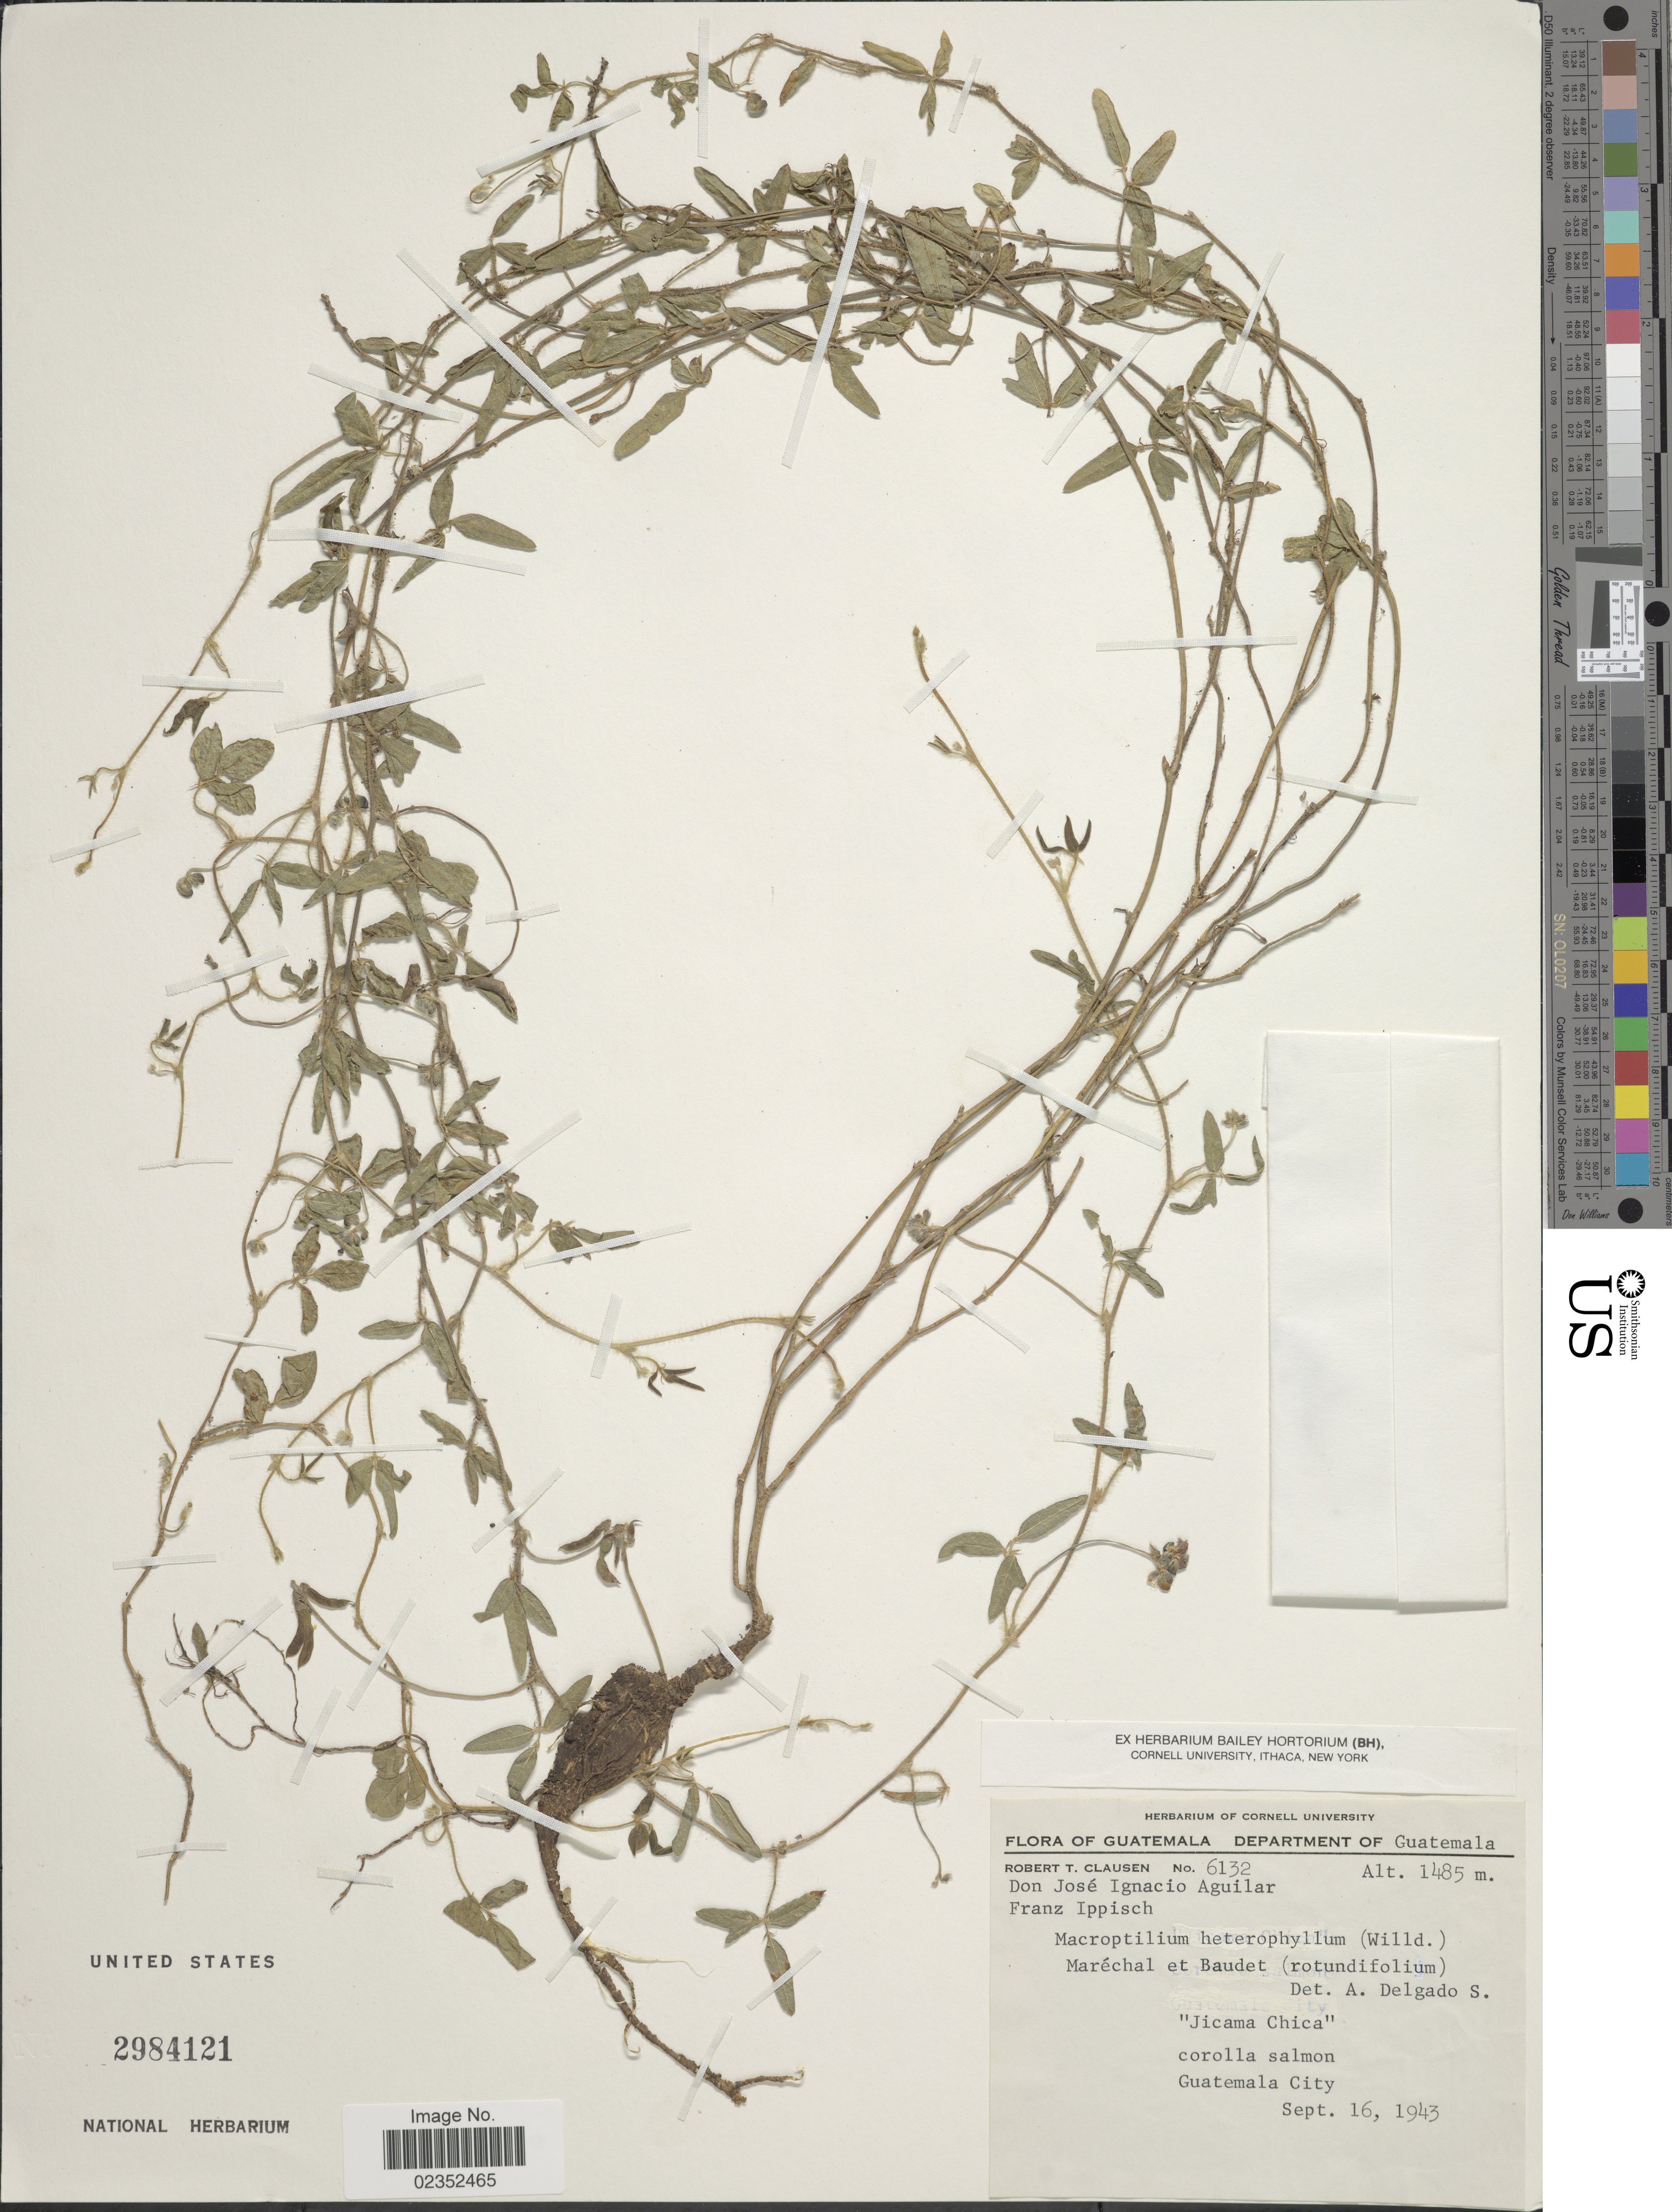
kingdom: Plantae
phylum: Tracheophyta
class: Magnoliopsida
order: Fabales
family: Fabaceae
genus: Macroptilium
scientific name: Macroptilium gibbosifolium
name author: (Ortega) A. Delgado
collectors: R. T. Clausen, J. Aguilar & F. Ippisch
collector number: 6132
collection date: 1943-09-16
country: Guatemala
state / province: Guatemala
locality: Jicama Chica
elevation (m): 1485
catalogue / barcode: US 2984121